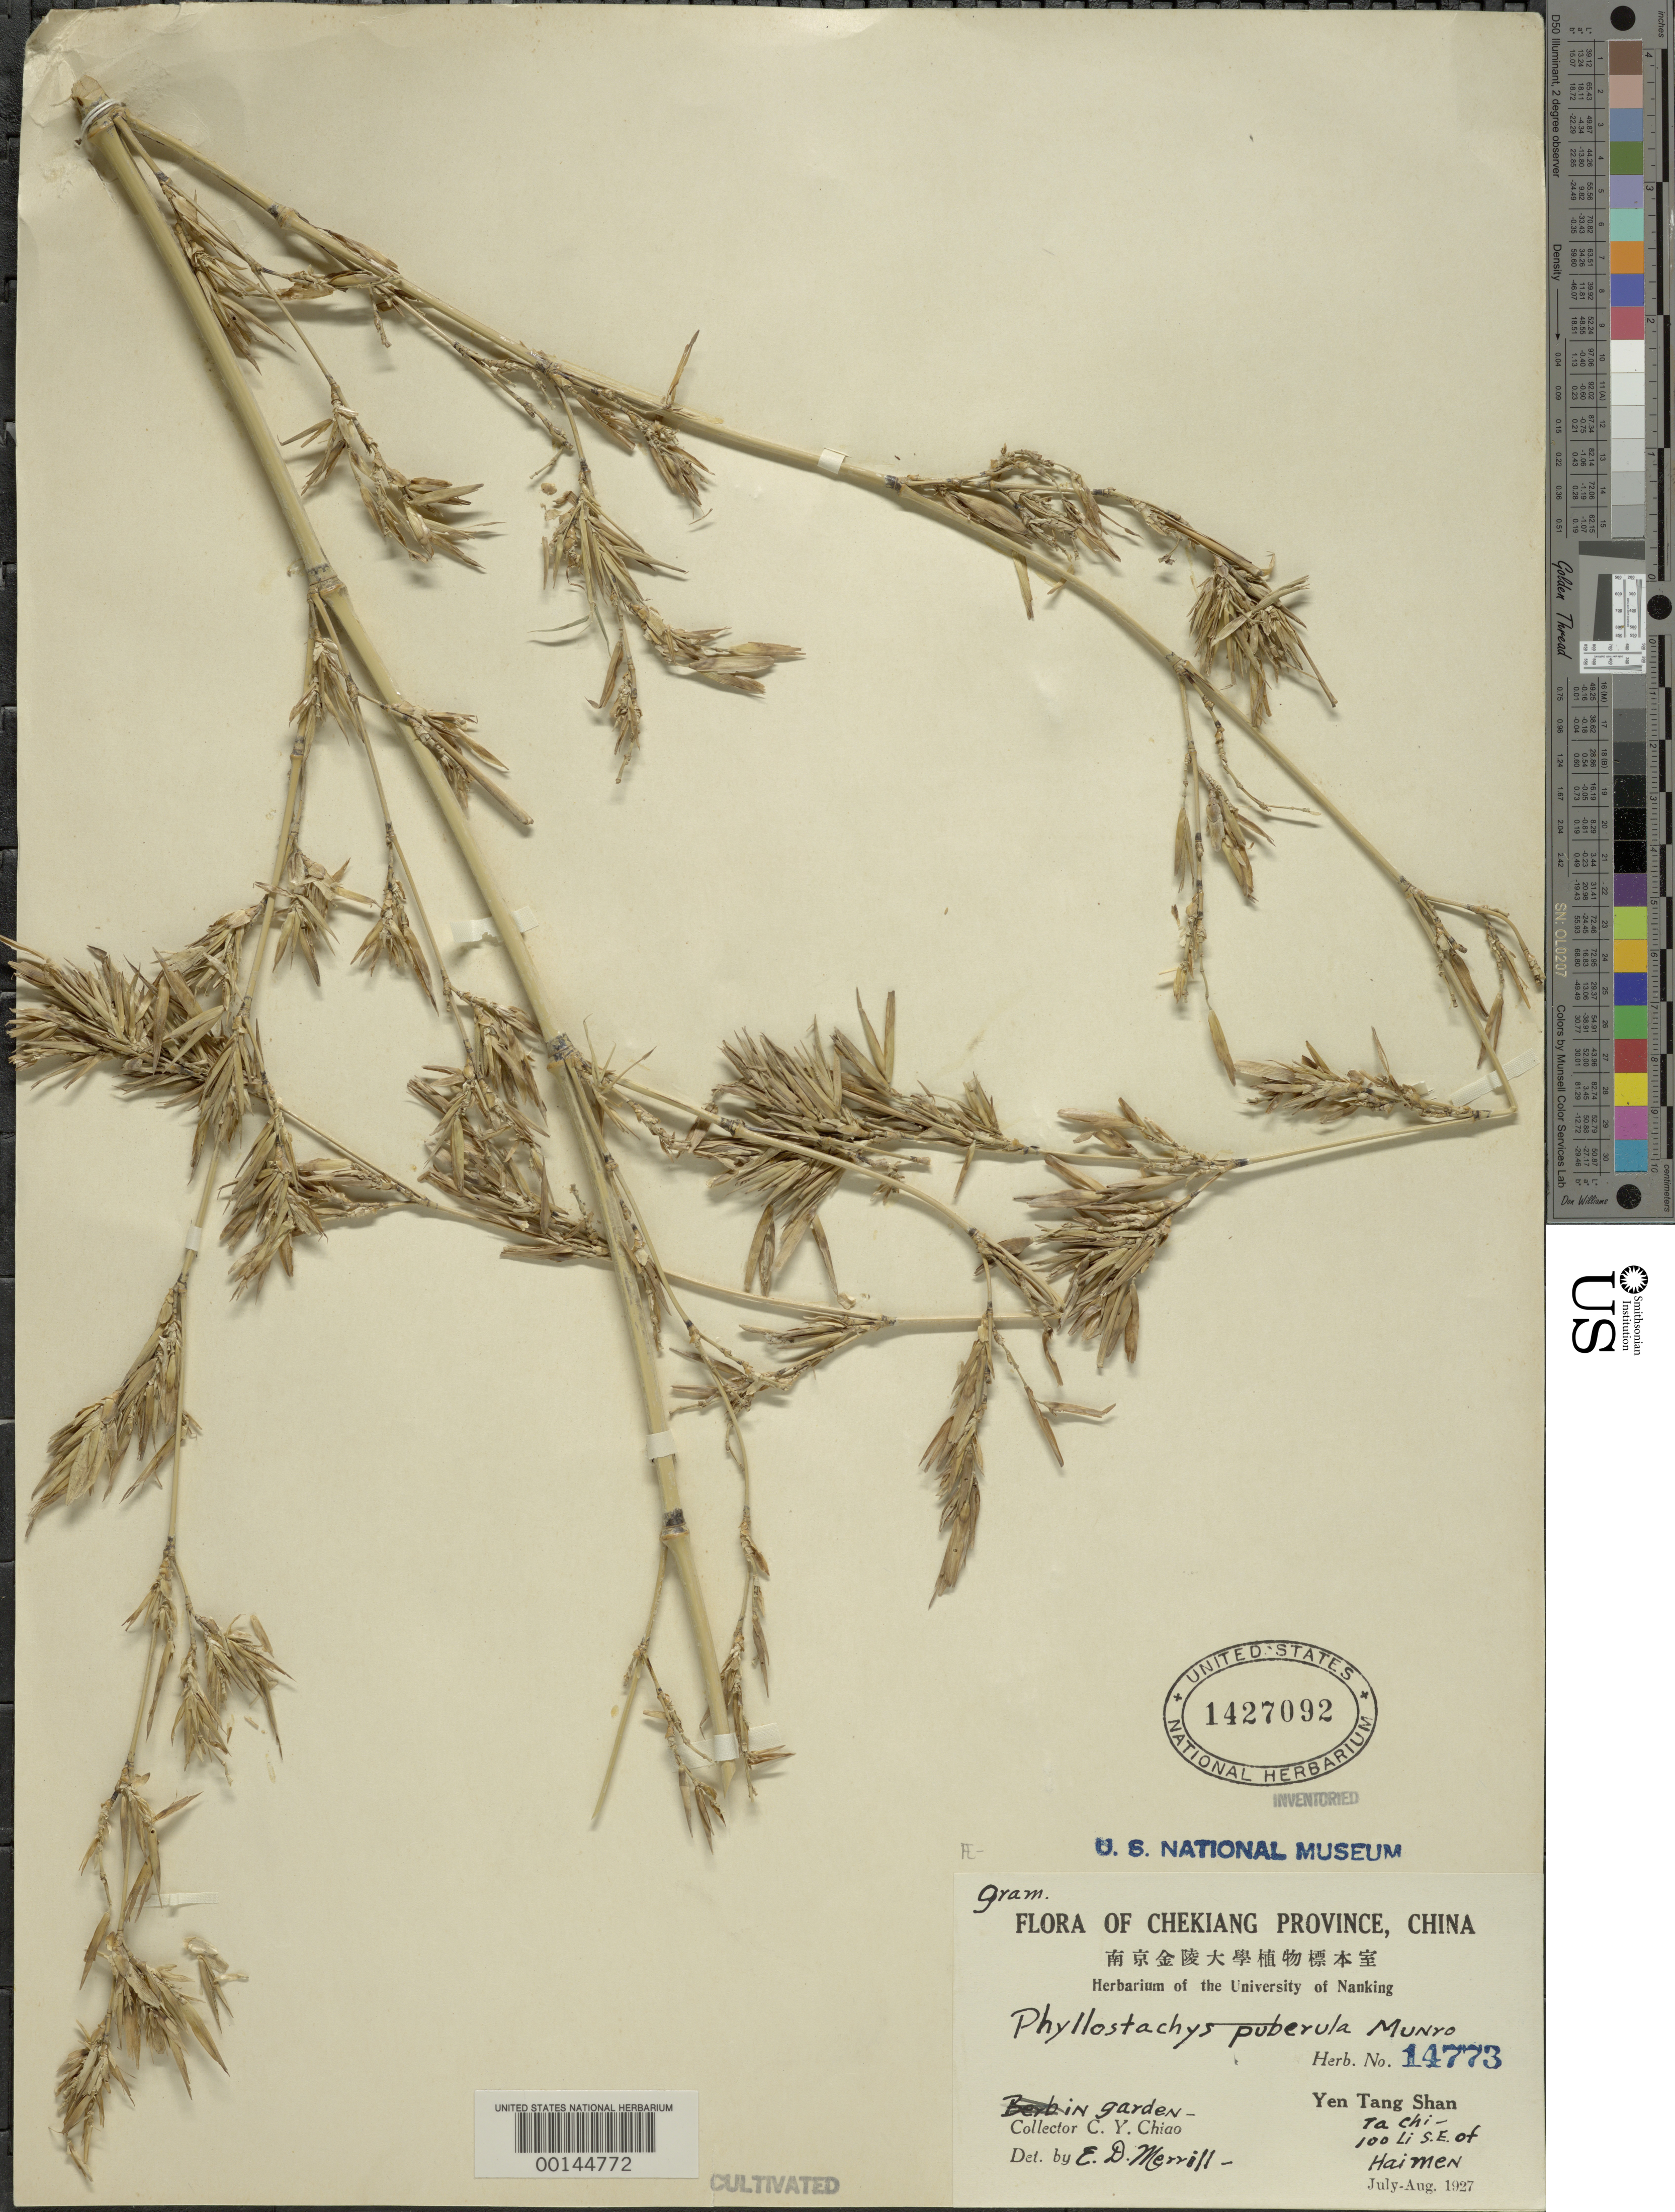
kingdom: Plantae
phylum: Tracheophyta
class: Liliopsida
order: Poales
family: Poaceae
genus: Phyllostachys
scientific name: Phyllostachys nigra var. henonis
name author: (Mitford) Stapf ex Rendle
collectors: C. Y. Chiao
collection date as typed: Jul 1927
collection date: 1927-07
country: China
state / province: Zhejiang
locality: Yen tang shan, haimen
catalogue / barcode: US 1427092